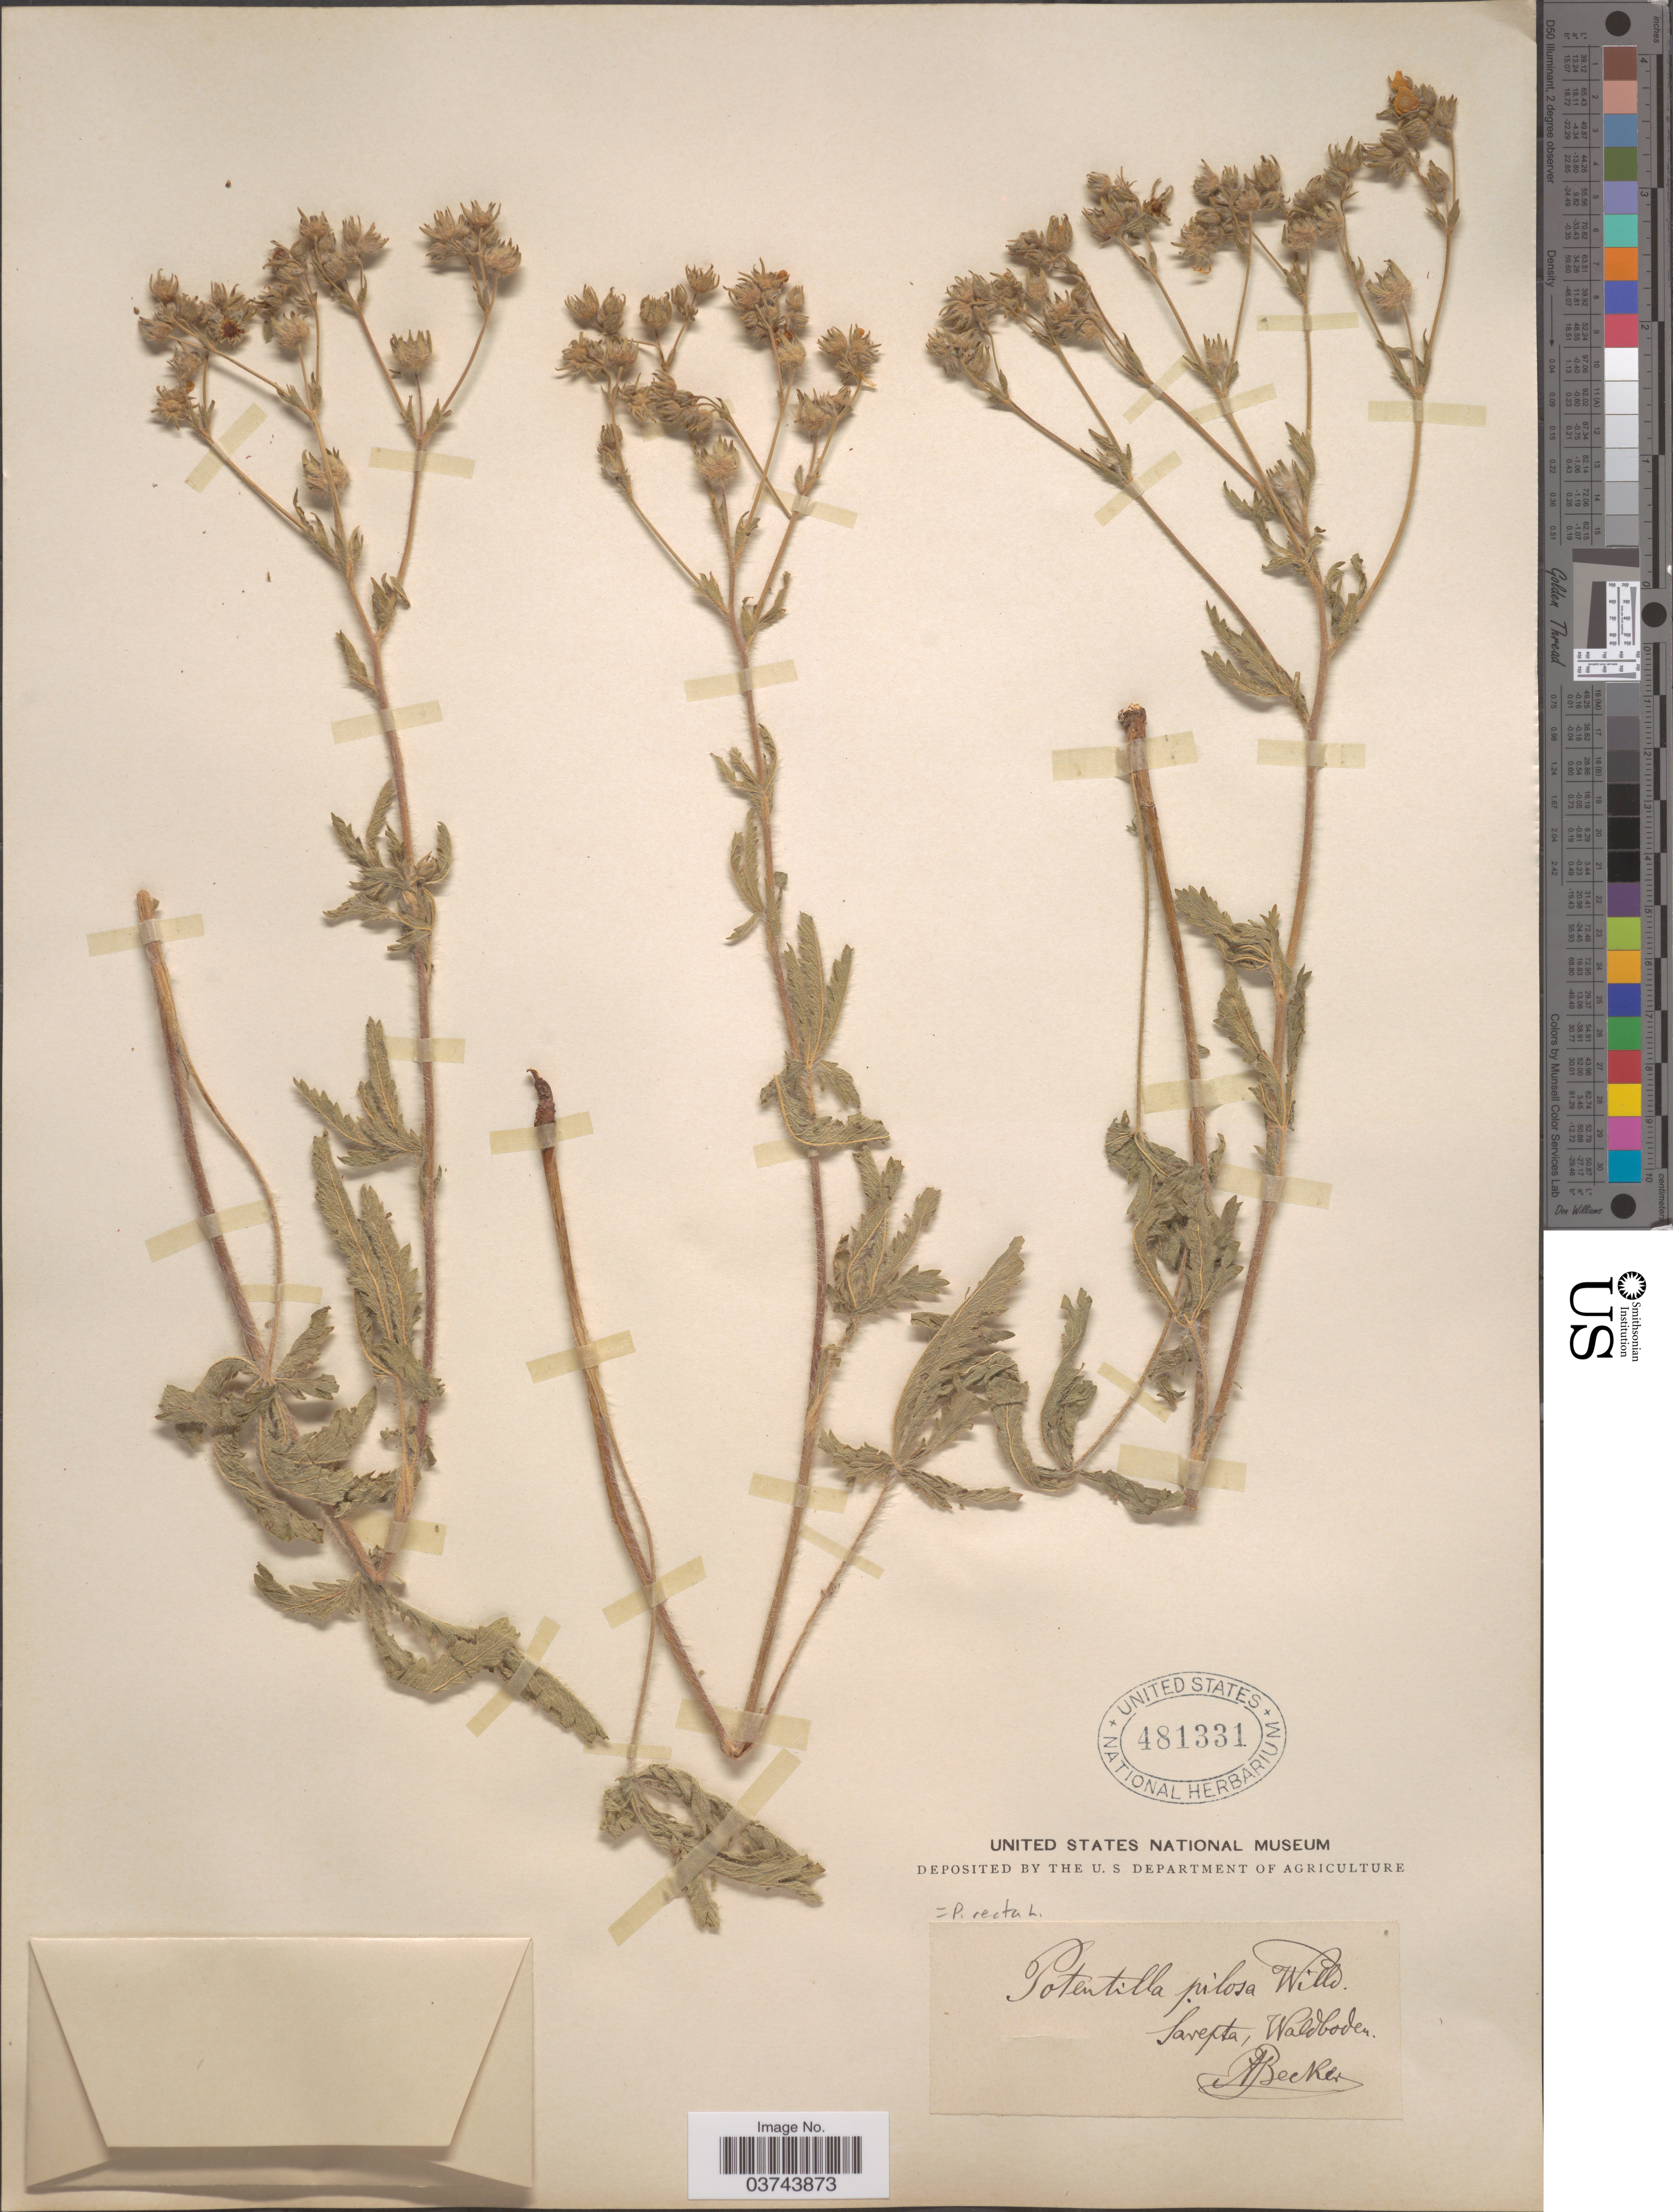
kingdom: Plantae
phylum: Tracheophyta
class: Magnoliopsida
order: Rosales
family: Rosaceae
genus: Potentilla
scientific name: Potentilla recta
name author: L.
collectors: A. Becker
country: Russian Federation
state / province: Volgograd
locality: Sarepta, Waldboden.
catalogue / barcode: US 481331